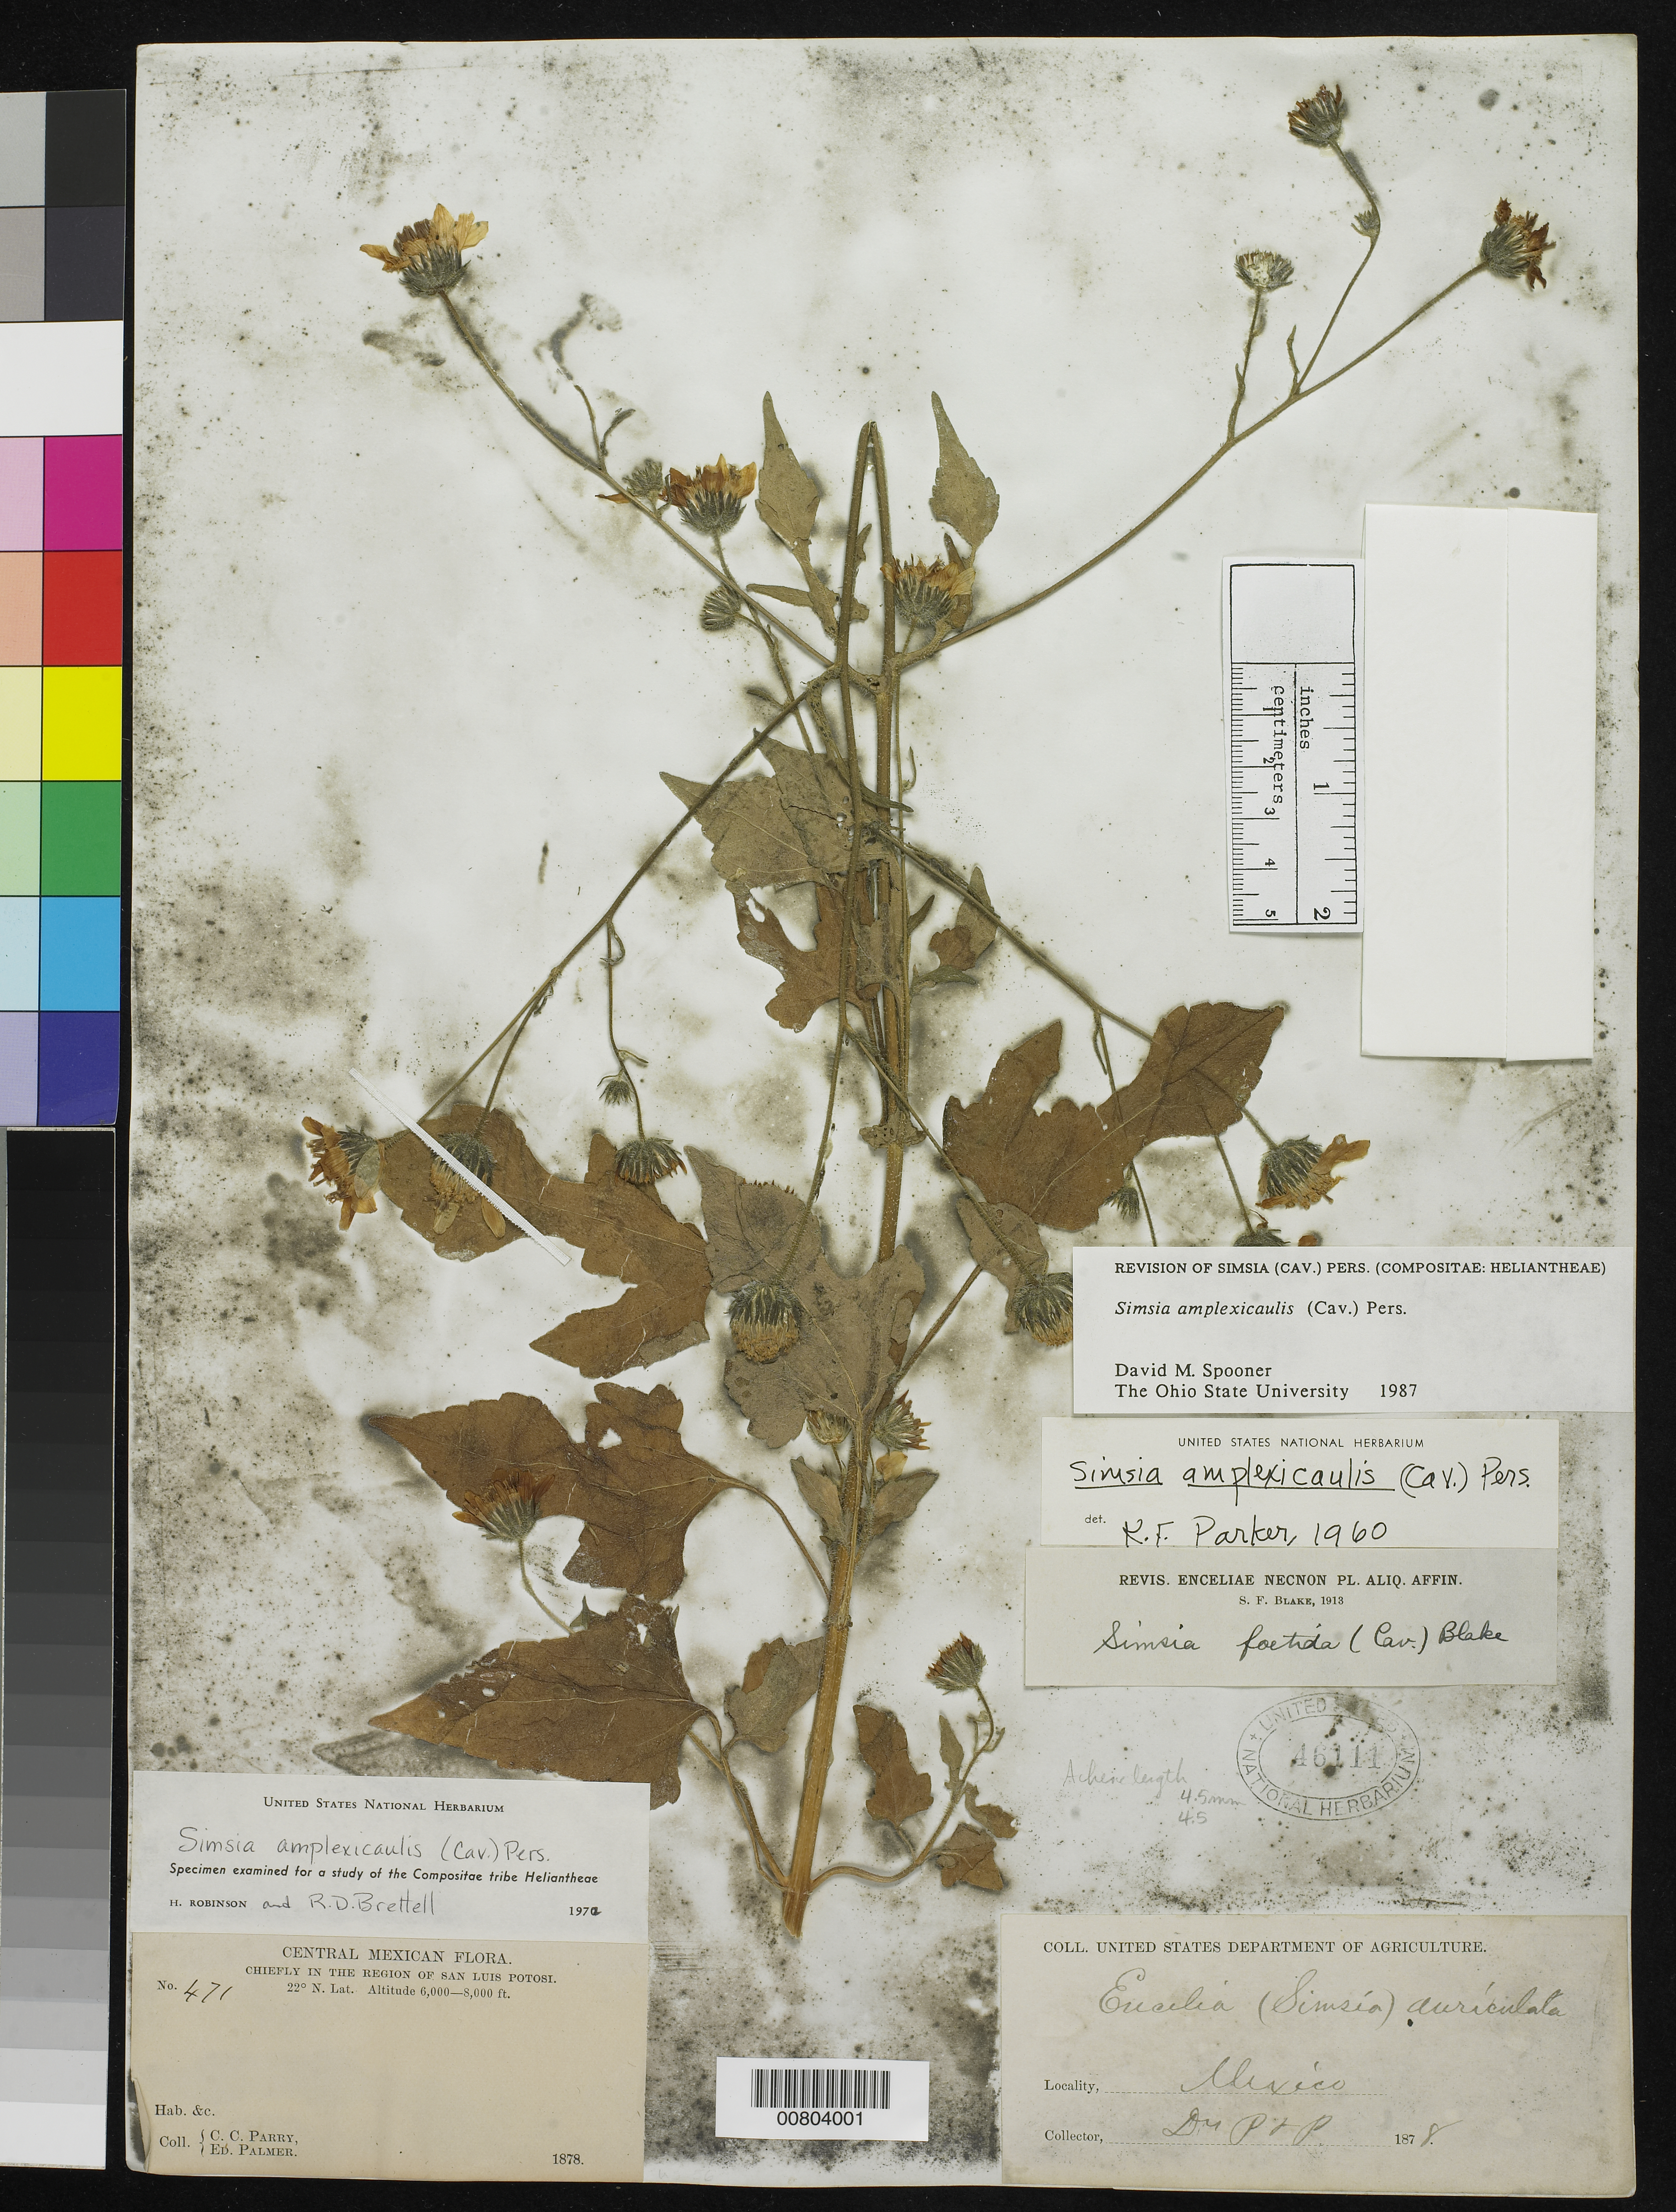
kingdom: Plantae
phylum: Tracheophyta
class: Magnoliopsida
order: Asterales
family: Asteraceae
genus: Simsia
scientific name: Simsia amplexicaulis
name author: (Cav.) Pers.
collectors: C. C. Parry & E. Palmer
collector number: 471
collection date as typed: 1878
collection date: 1878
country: Mexico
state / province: San Luis Potosí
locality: Chiefly in the region of San Luis Potosi.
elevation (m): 1829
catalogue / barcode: US 46111